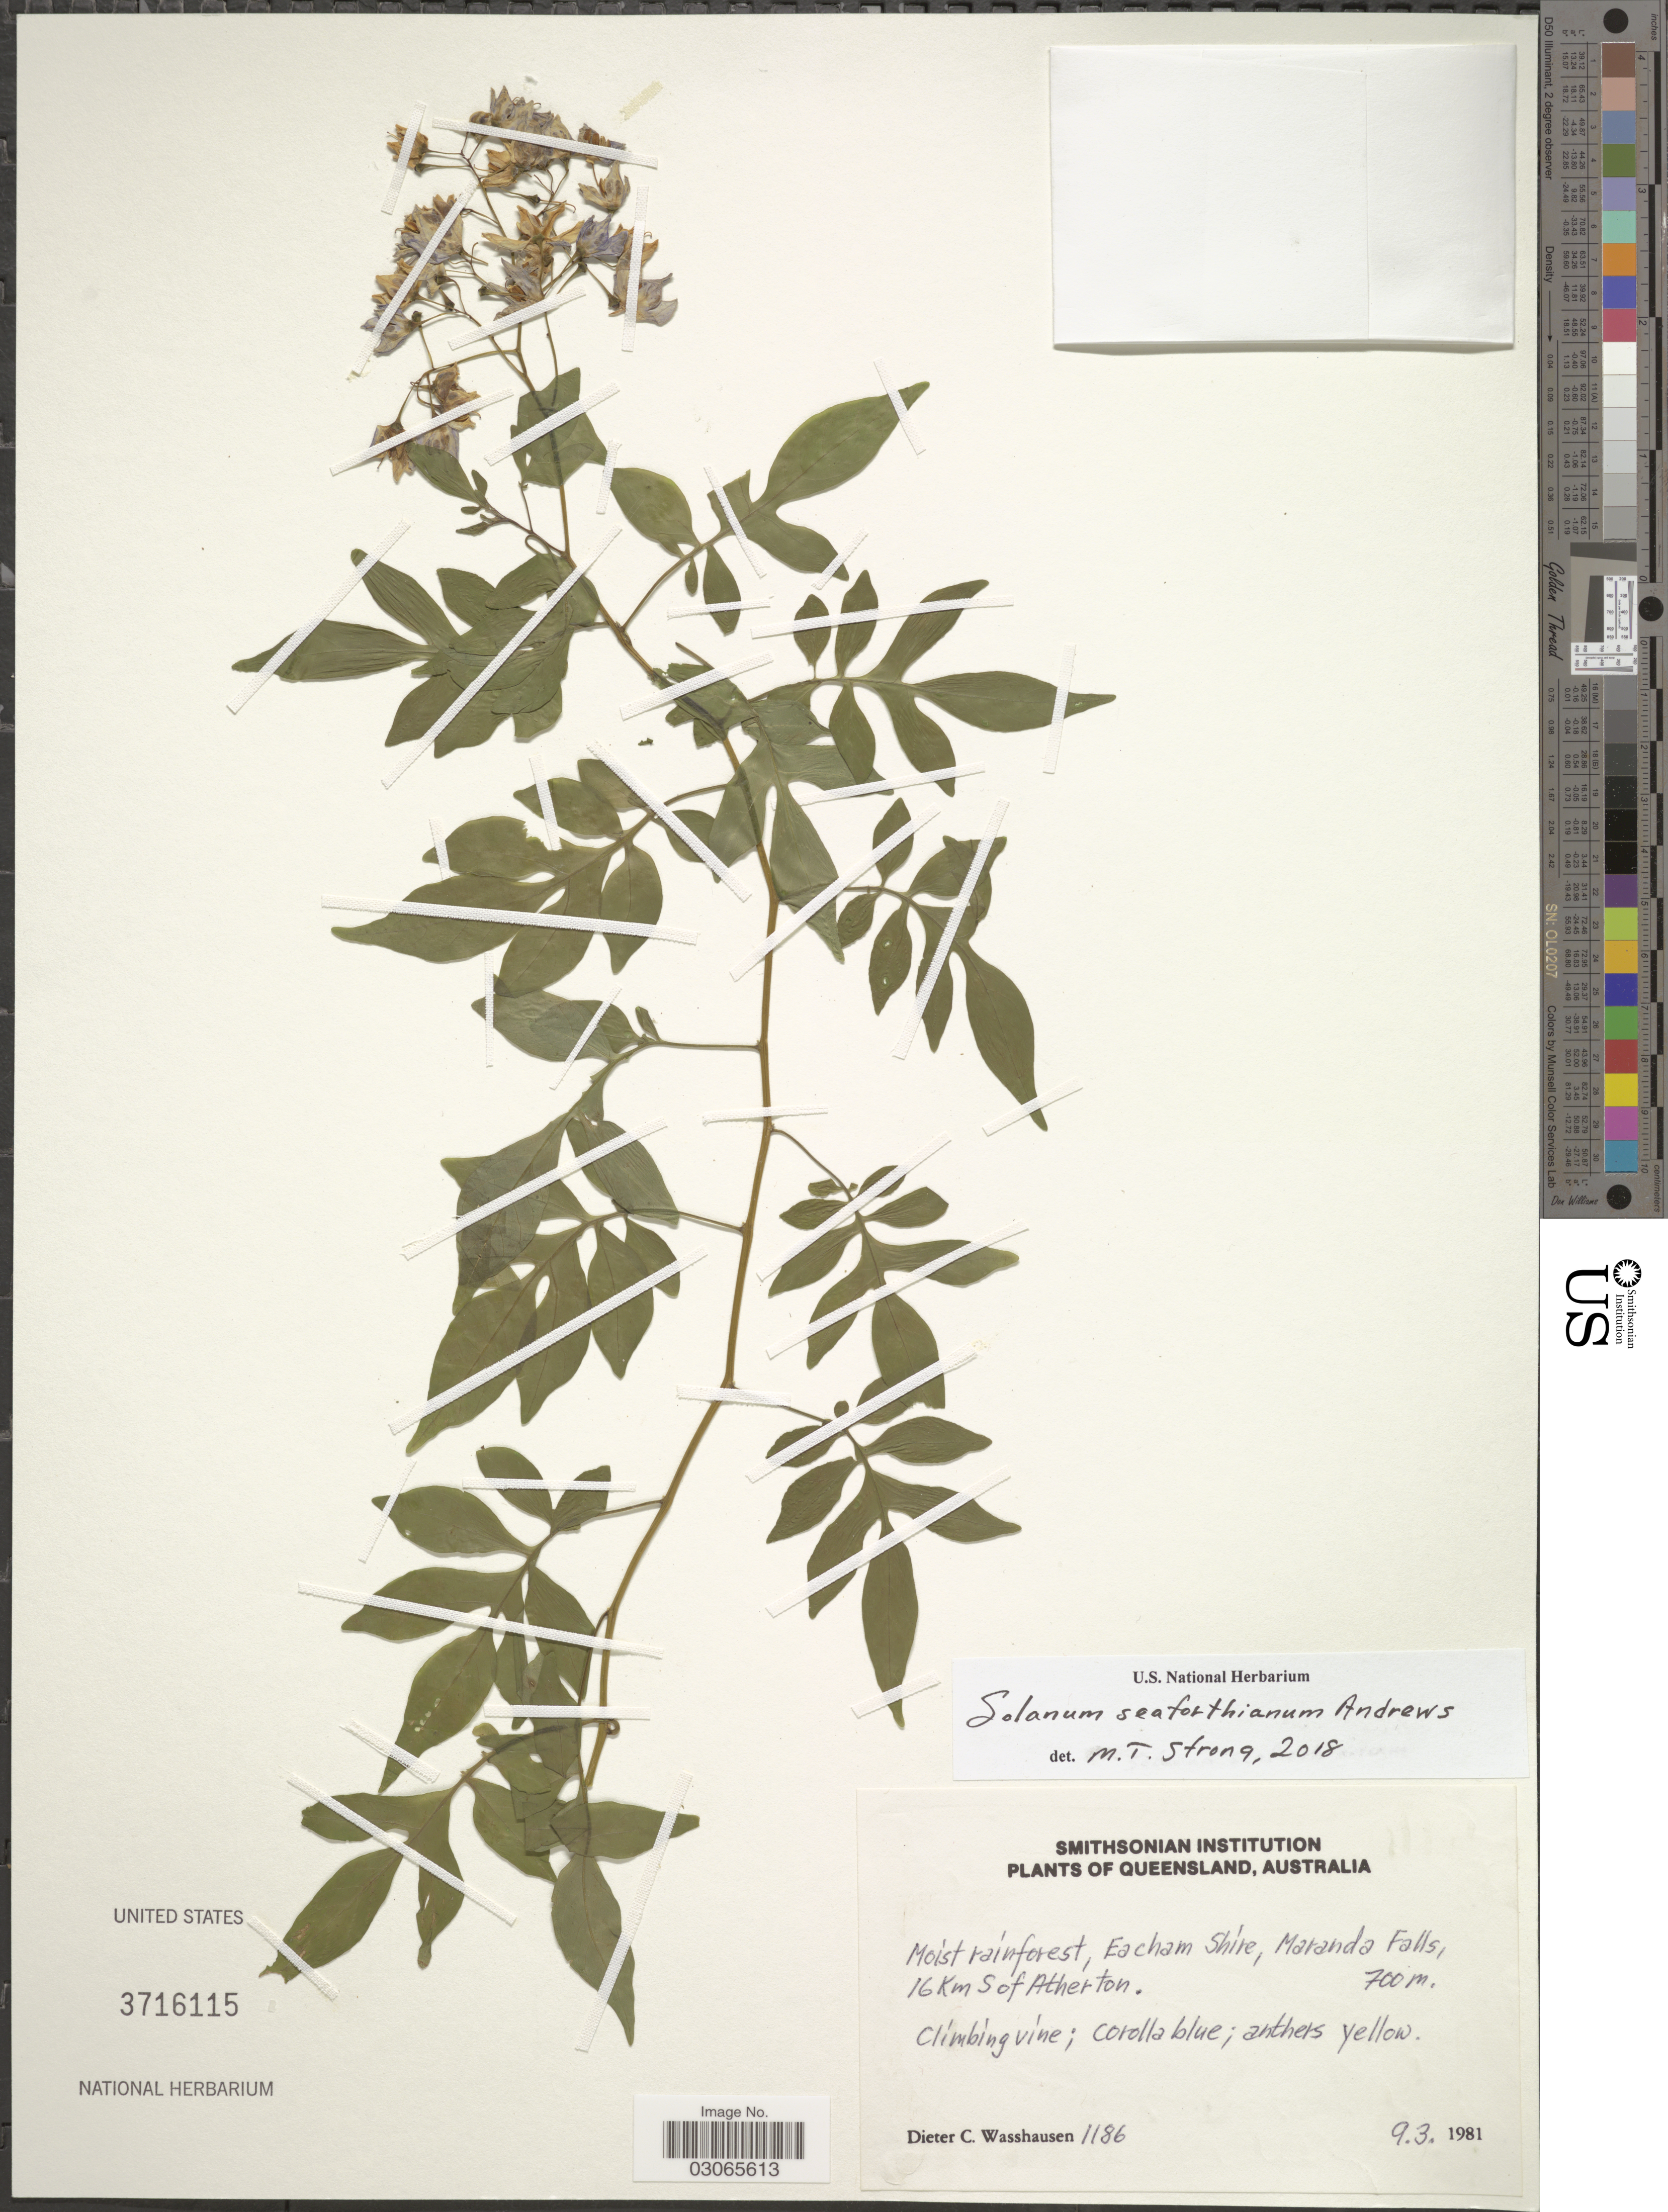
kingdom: Plantae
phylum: Tracheophyta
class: Magnoliopsida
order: Solanales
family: Solanaceae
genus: Solanum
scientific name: Solanum seaforthianum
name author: Andrews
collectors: D. C. Wasshausen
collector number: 1186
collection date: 1981-03-09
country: Australia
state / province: Queensland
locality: Moist rainforest, Eacham Shire, Maranda Falls, 16 Km S of Atherton.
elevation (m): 700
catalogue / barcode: US 3716115